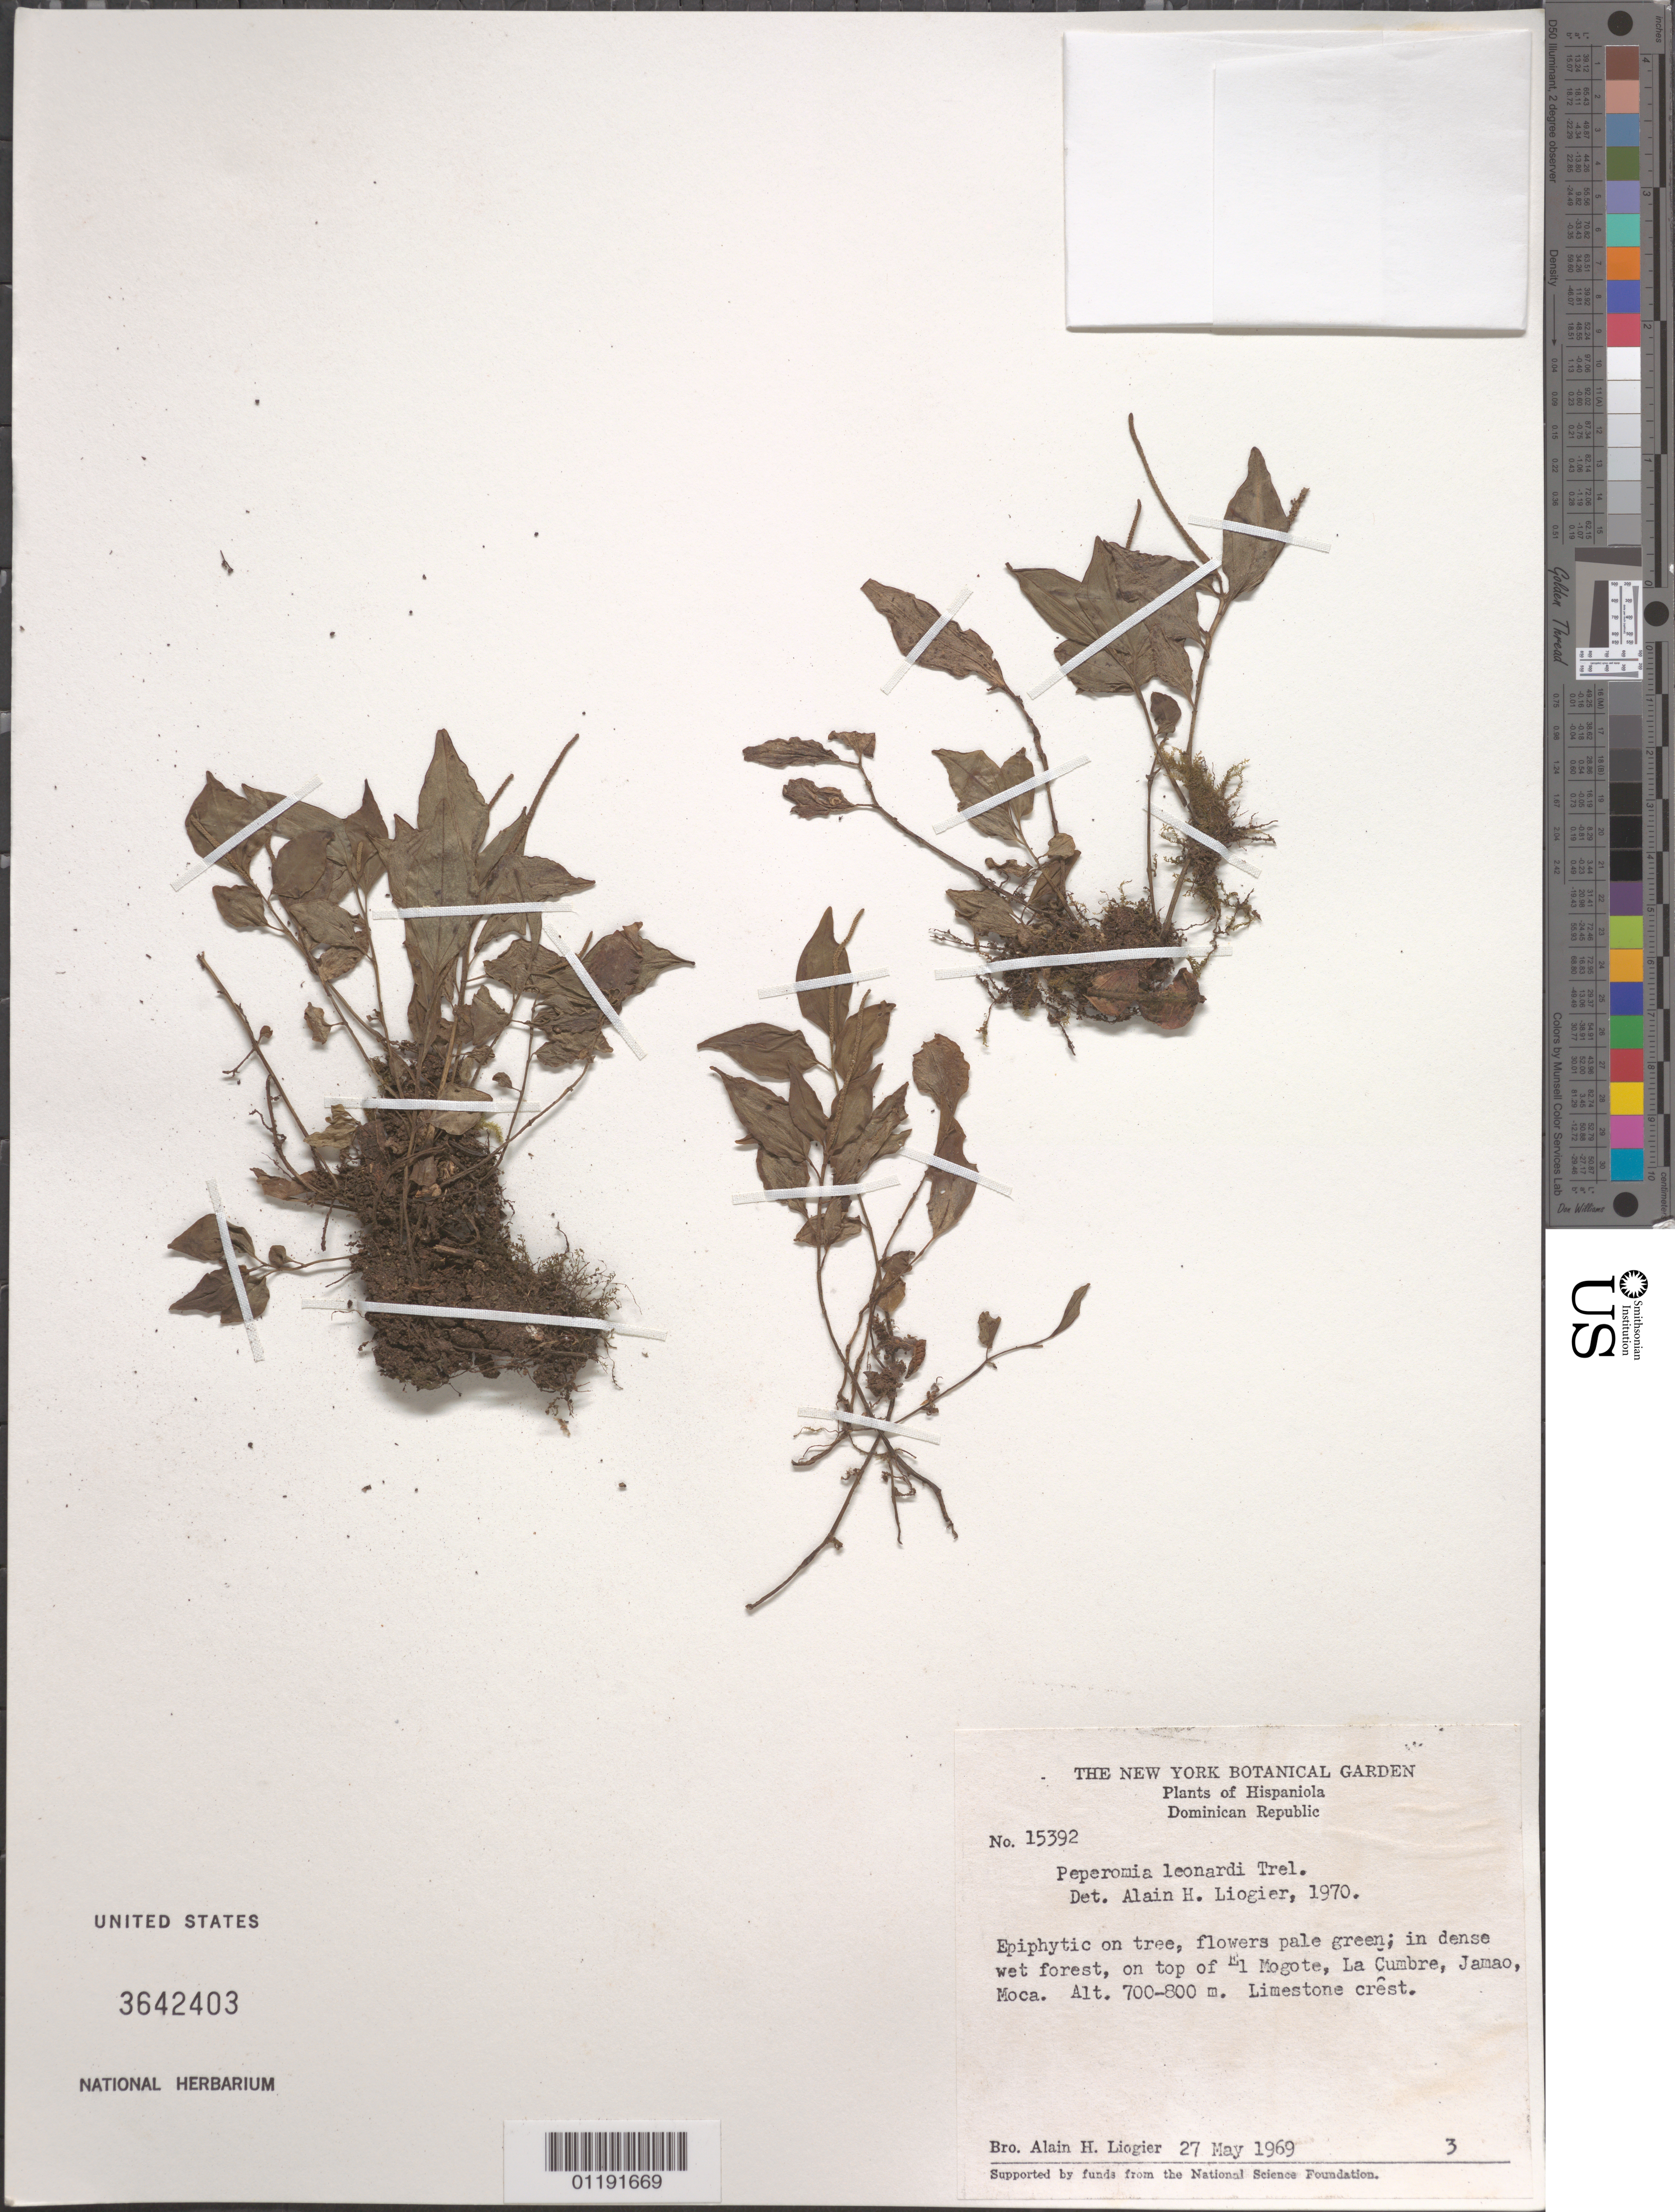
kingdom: Plantae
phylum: Tracheophyta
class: Magnoliopsida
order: Piperales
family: Piperaceae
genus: Peperomia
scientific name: Peperomia leonardi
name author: Trel.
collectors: A. H. Liogier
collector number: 15392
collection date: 1969-05-27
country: Dominican Republic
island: Hispaniola Island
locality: Moca, Jamao, La Cumbre, on top of El Mogote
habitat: Dense wet forest, on top of mountain, limestone crest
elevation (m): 700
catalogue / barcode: US 3642403